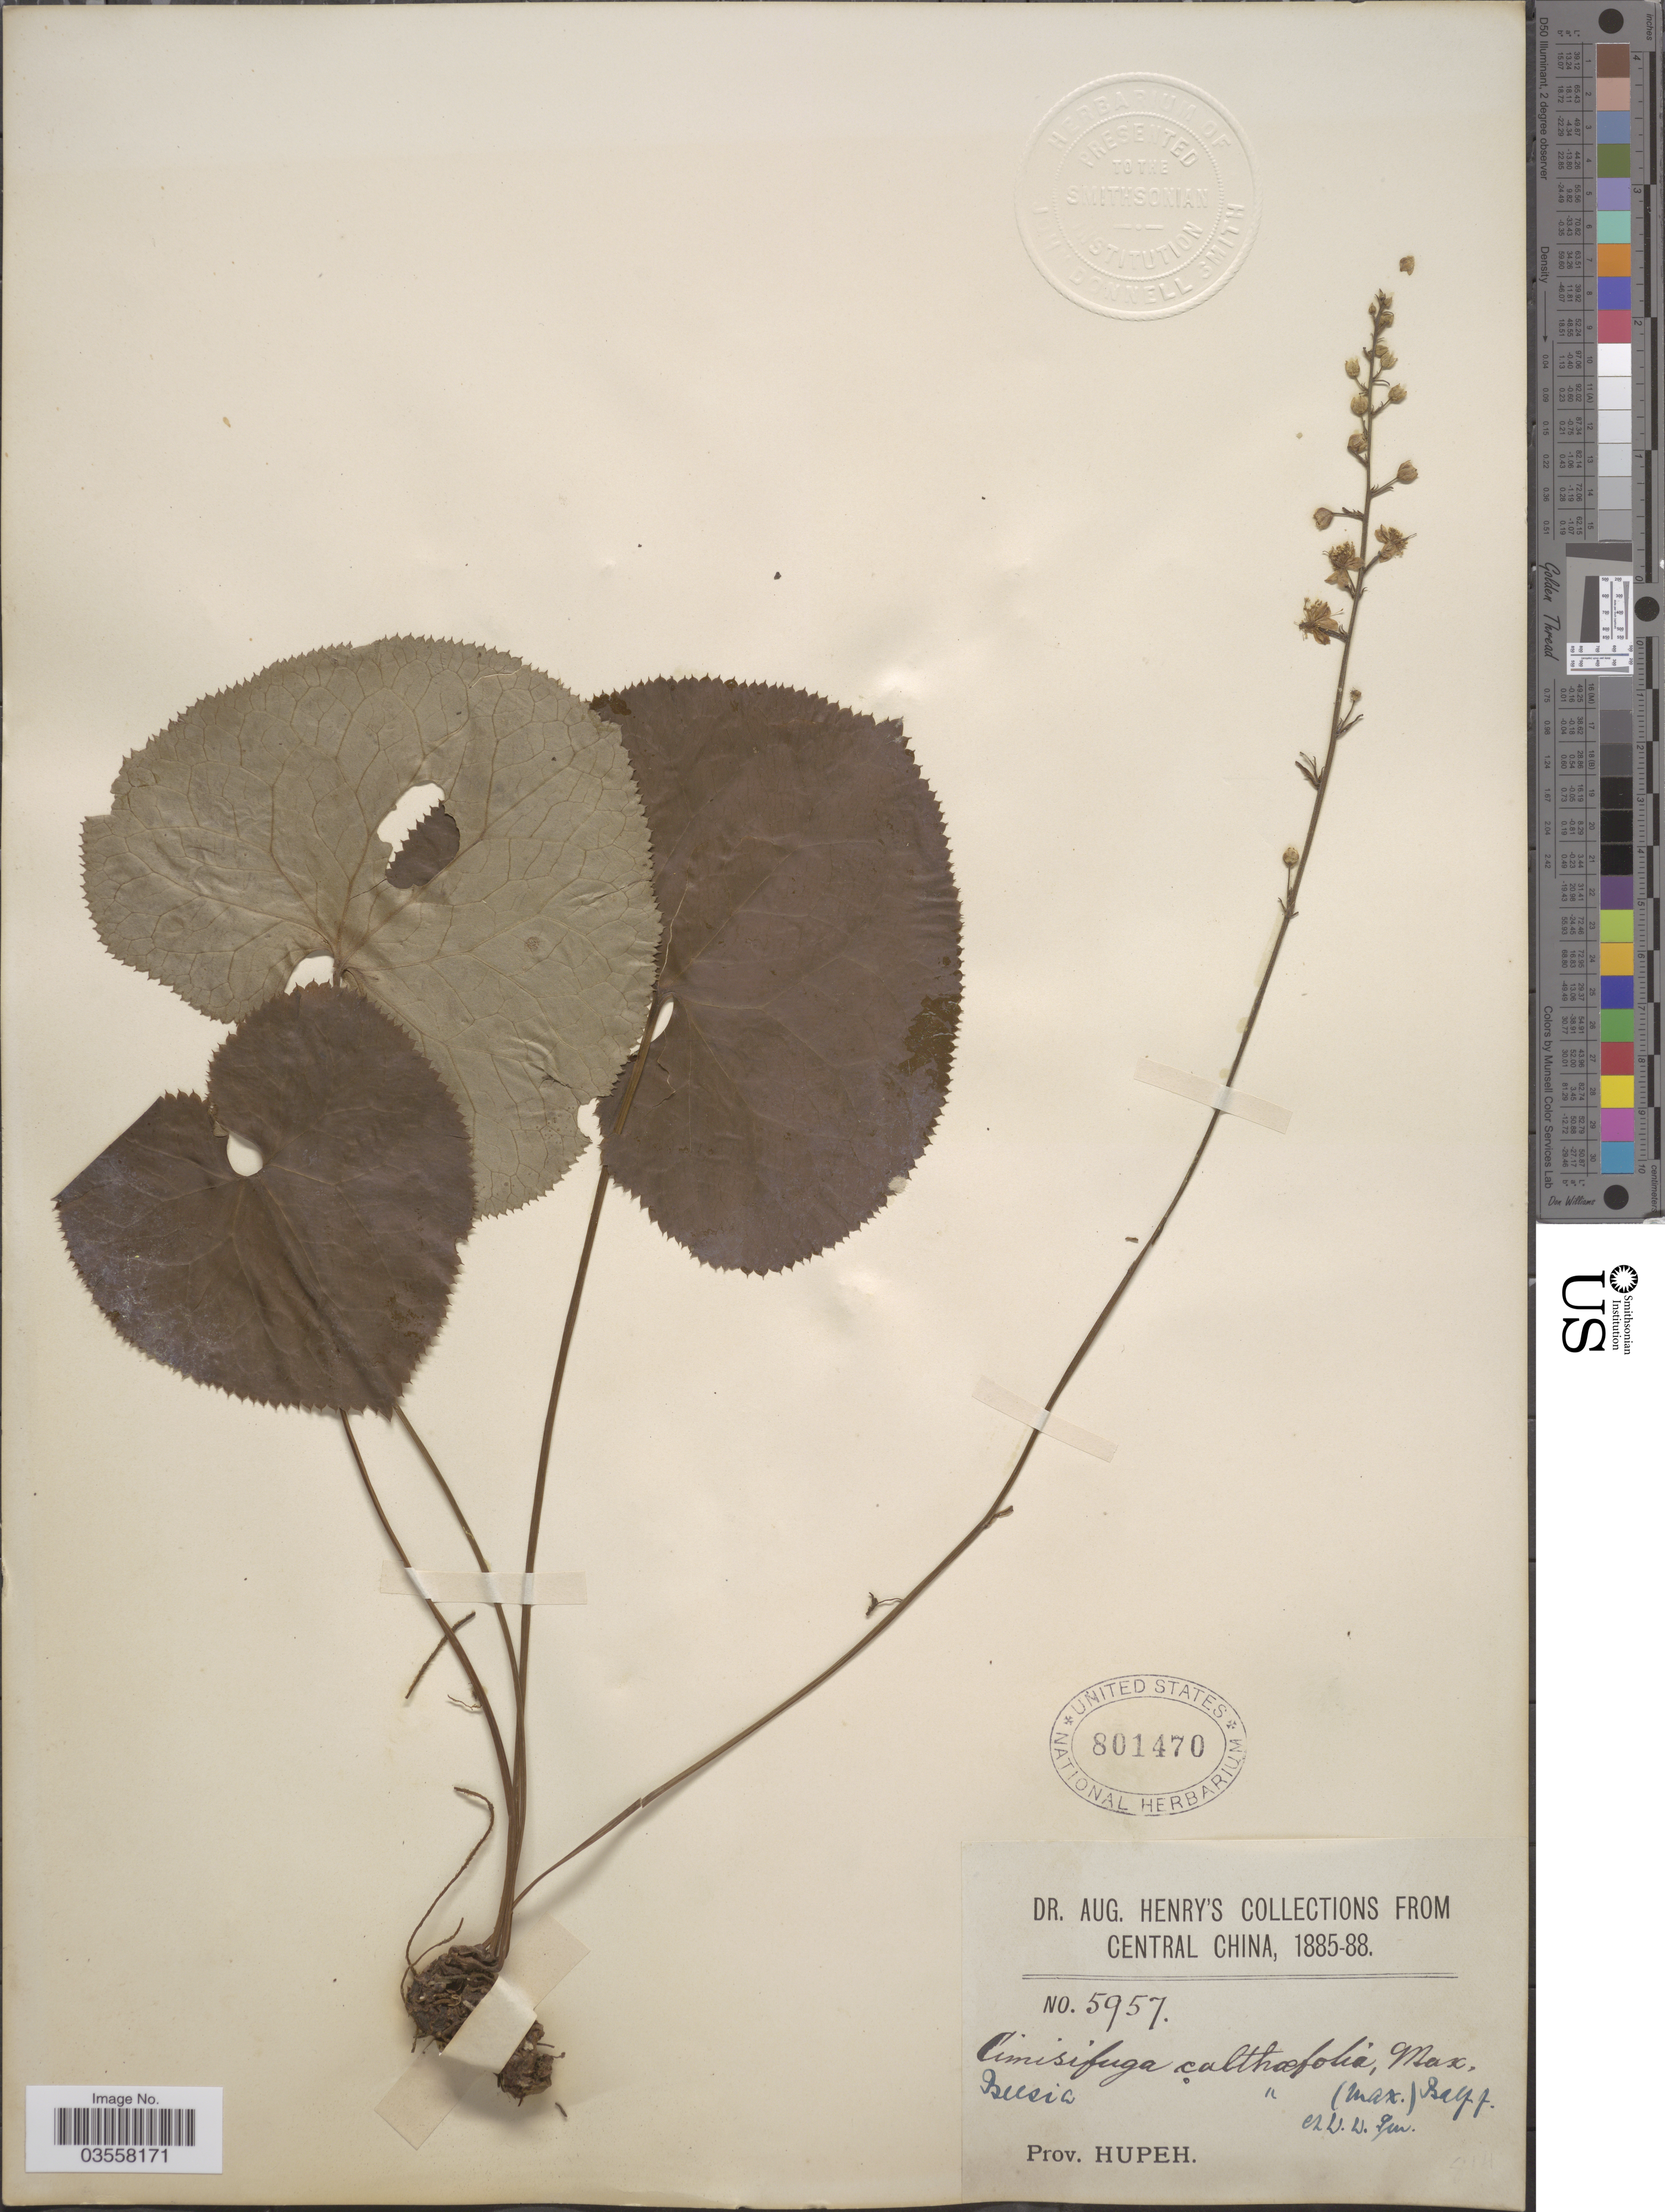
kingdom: Plantae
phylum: Tracheophyta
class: Magnoliopsida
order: Ranunculales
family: Ranunculaceae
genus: Beesia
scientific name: Beesia calthifolia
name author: (Maxim. ex Oliv.) Ulbr.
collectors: A. Henry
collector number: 5957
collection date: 1885/1888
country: China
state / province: Hubei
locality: Central China, Prov. Hupeh.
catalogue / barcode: US 801470